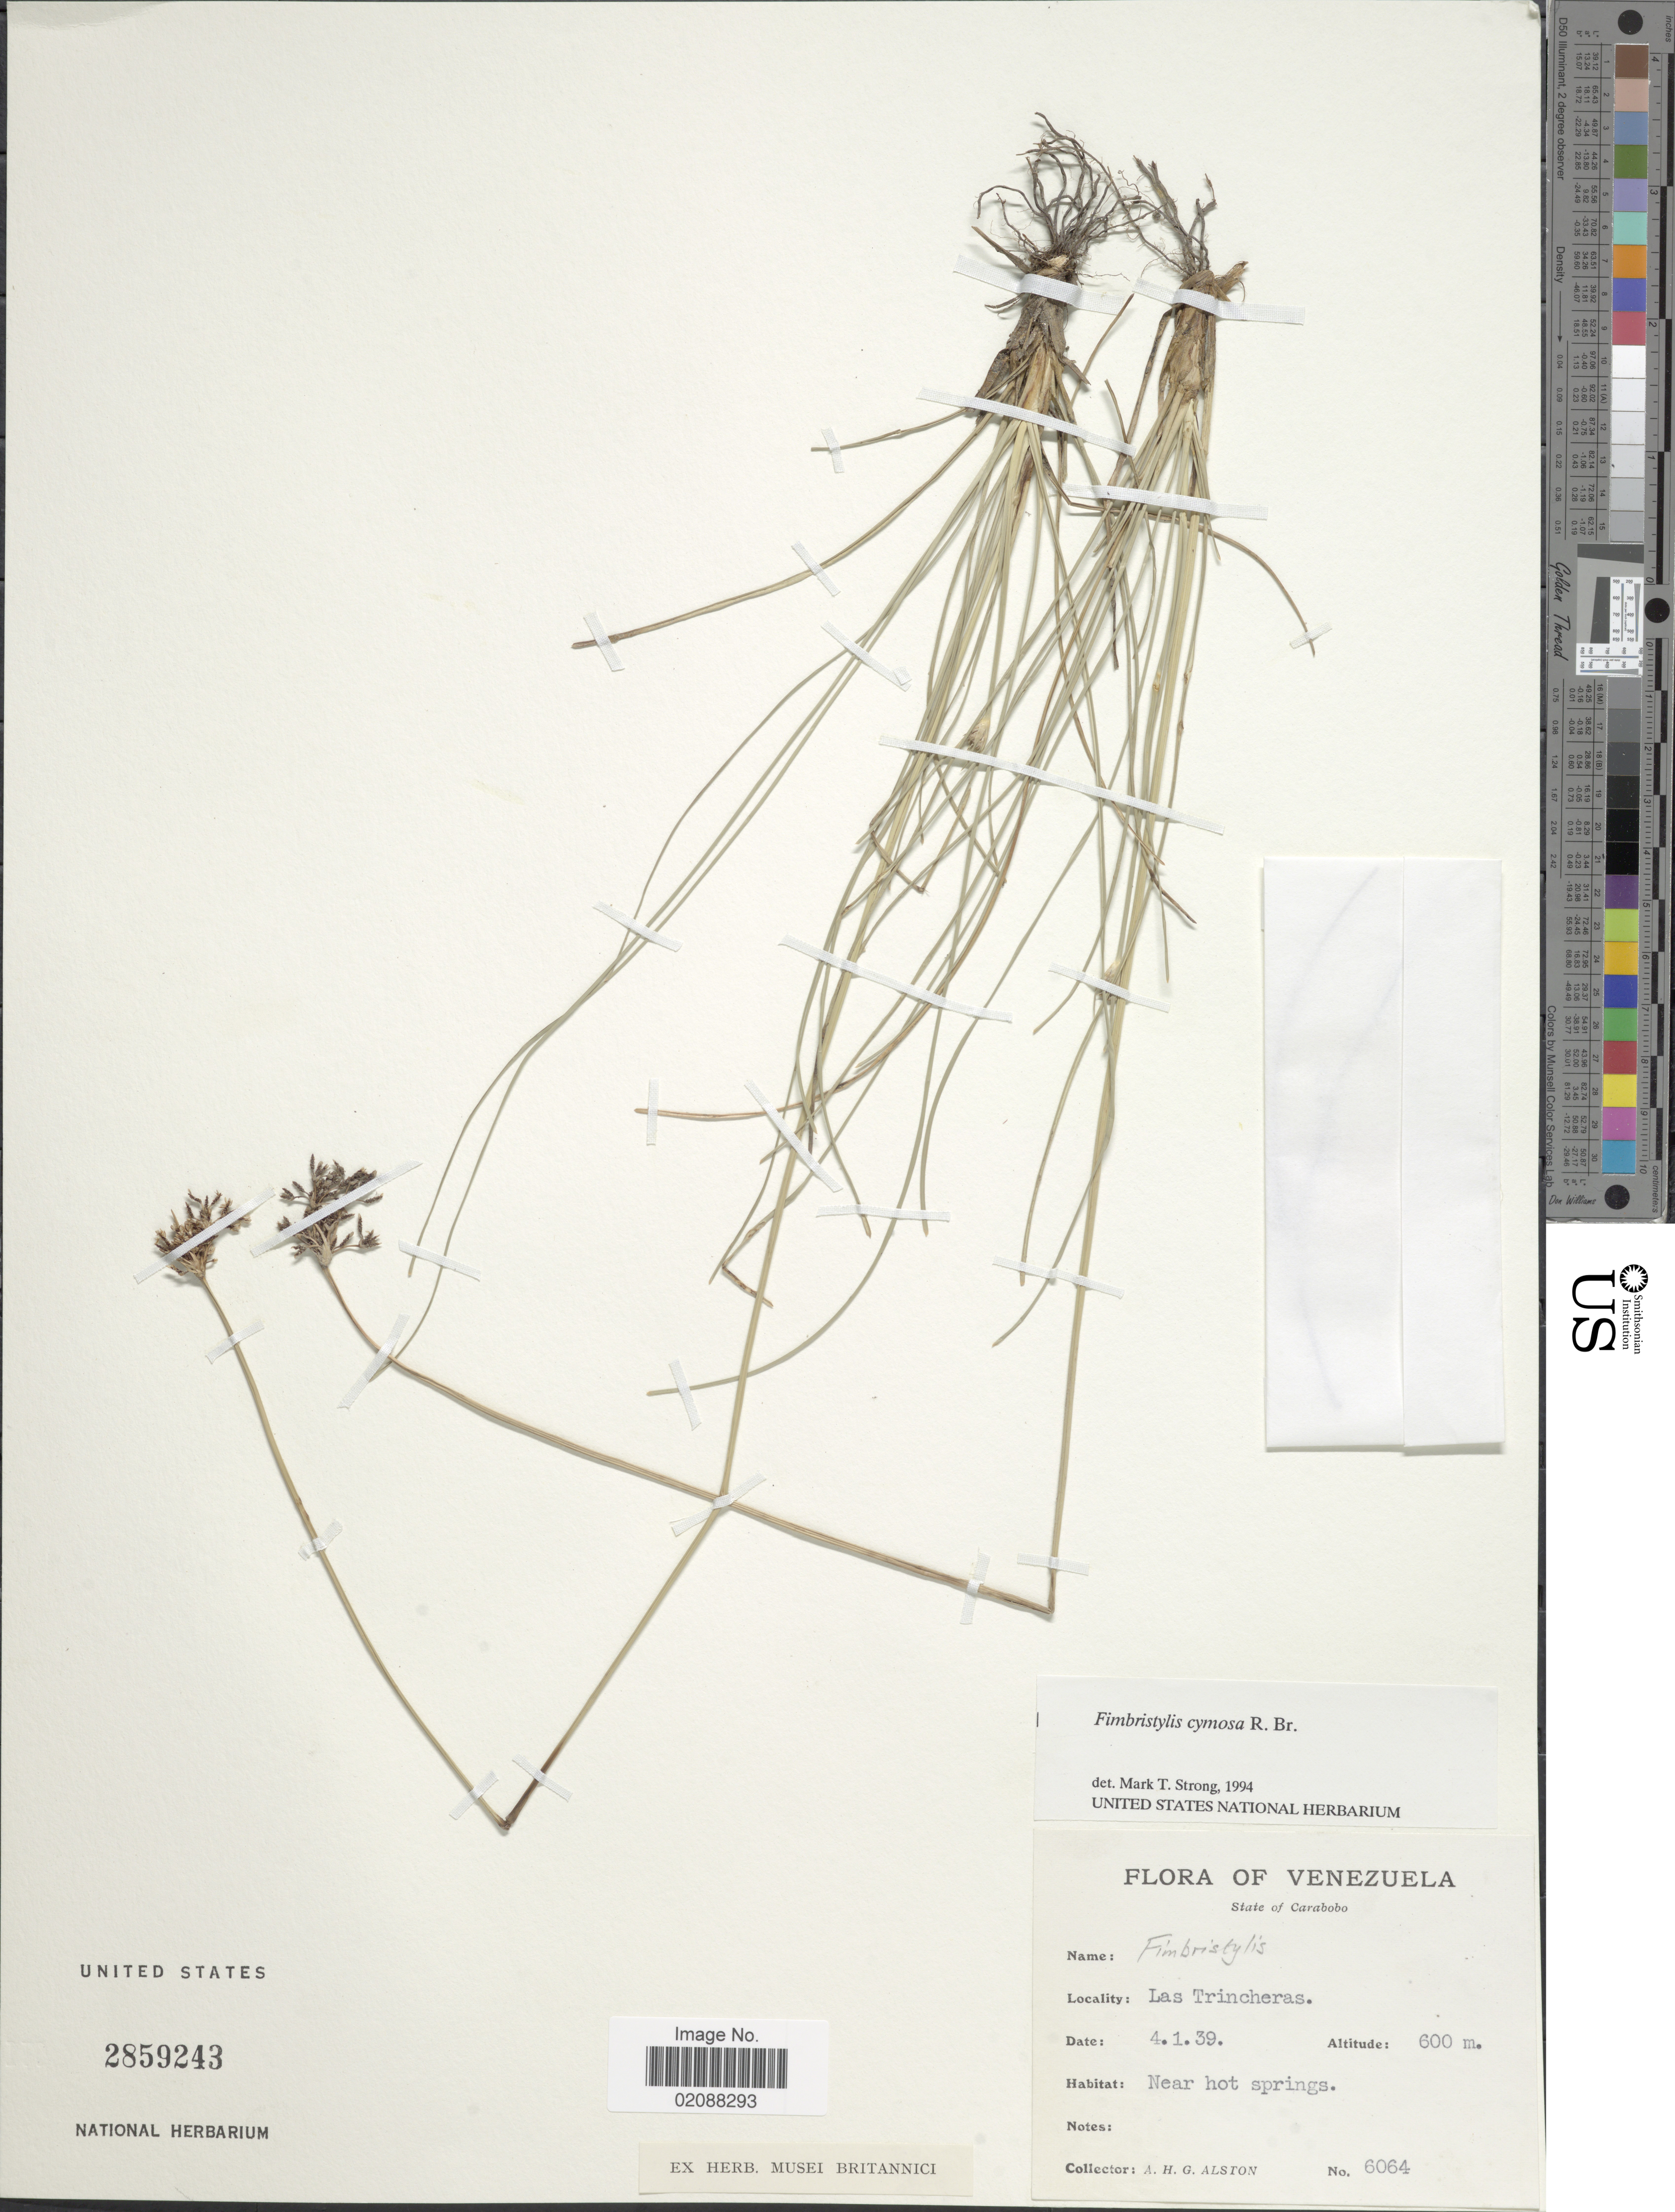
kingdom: Plantae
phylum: Tracheophyta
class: Liliopsida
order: Poales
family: Cyperaceae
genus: Fimbristylis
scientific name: Fimbristylis cymosa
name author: R. Br.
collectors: A. H. Alston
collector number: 6064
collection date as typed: Transcribed d/m/y: 4/1/39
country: Venezuela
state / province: Carabobo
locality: Las Trincheras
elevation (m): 600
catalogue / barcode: US 2859243